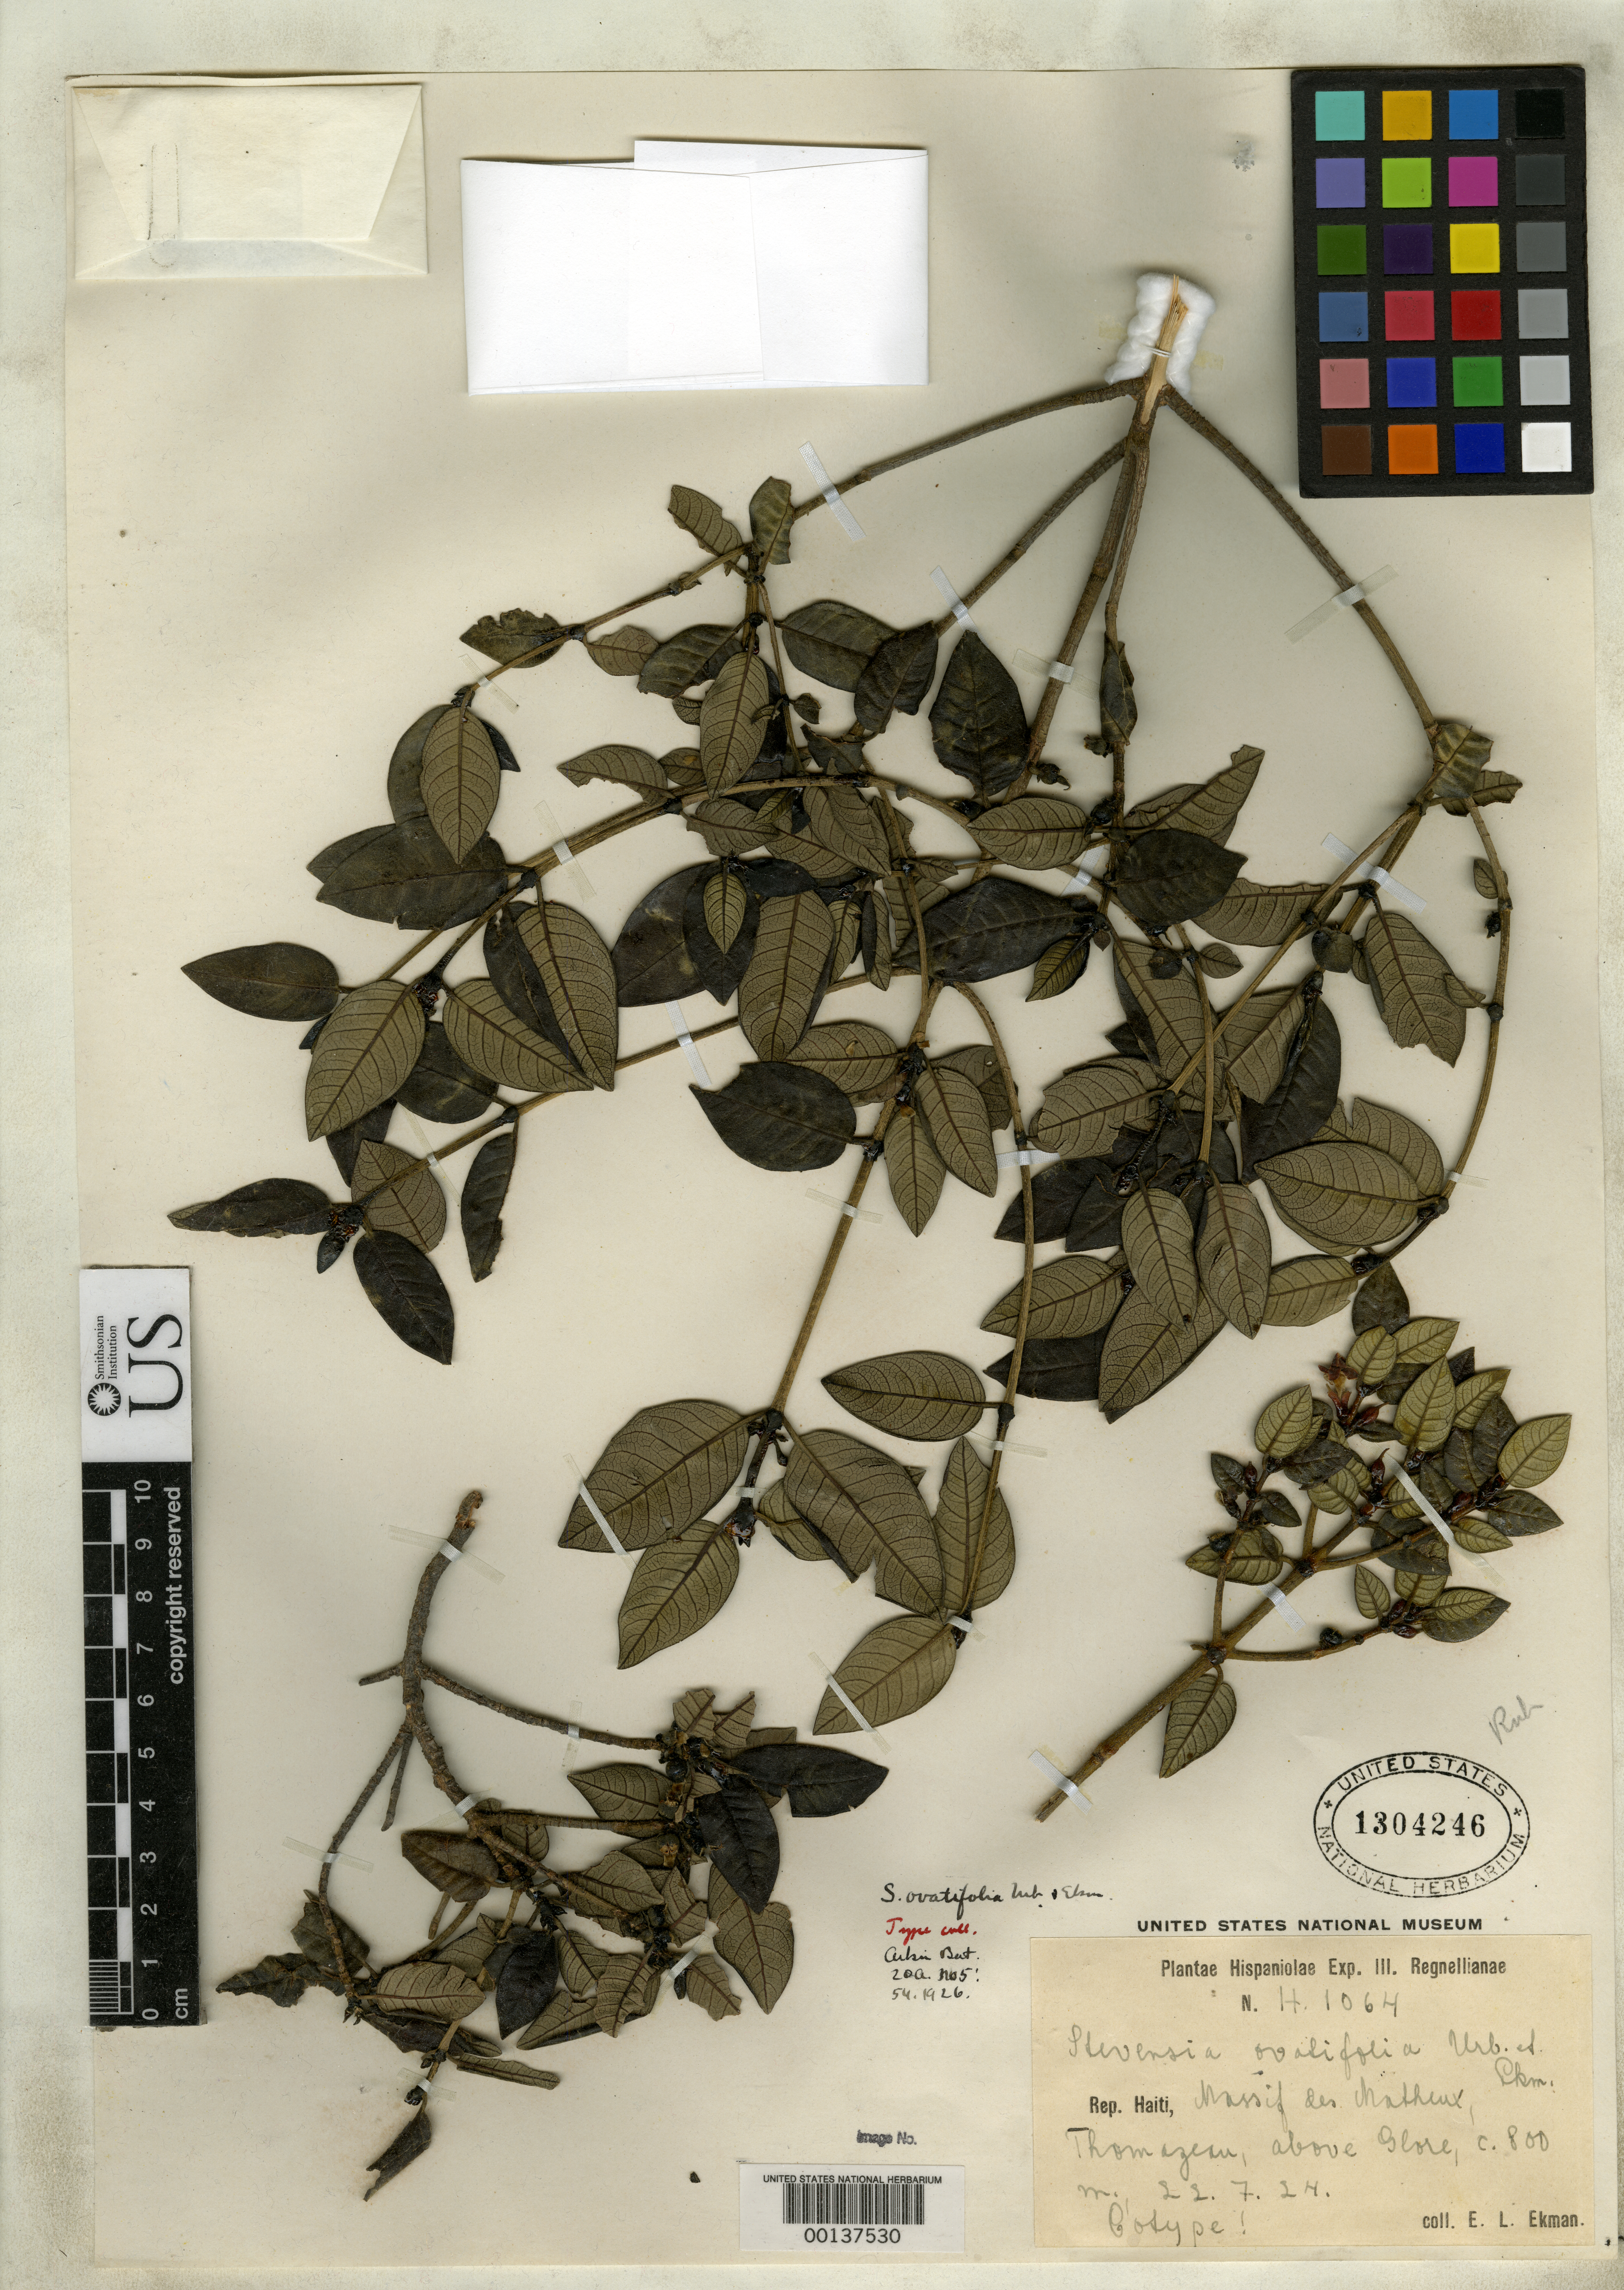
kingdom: Plantae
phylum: Tracheophyta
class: Magnoliopsida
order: Gentianales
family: Rubiaceae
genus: Stevensia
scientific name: Stevensia ovatifolia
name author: Urb. & Ekman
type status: Isotype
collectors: E. L. Ekman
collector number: H 1064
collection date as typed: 22 Jul 1924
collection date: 1924-07-22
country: Haiti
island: Hispaniola Island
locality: Mortagnes du Troud'eau near Glore.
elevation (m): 800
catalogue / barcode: US 1304246